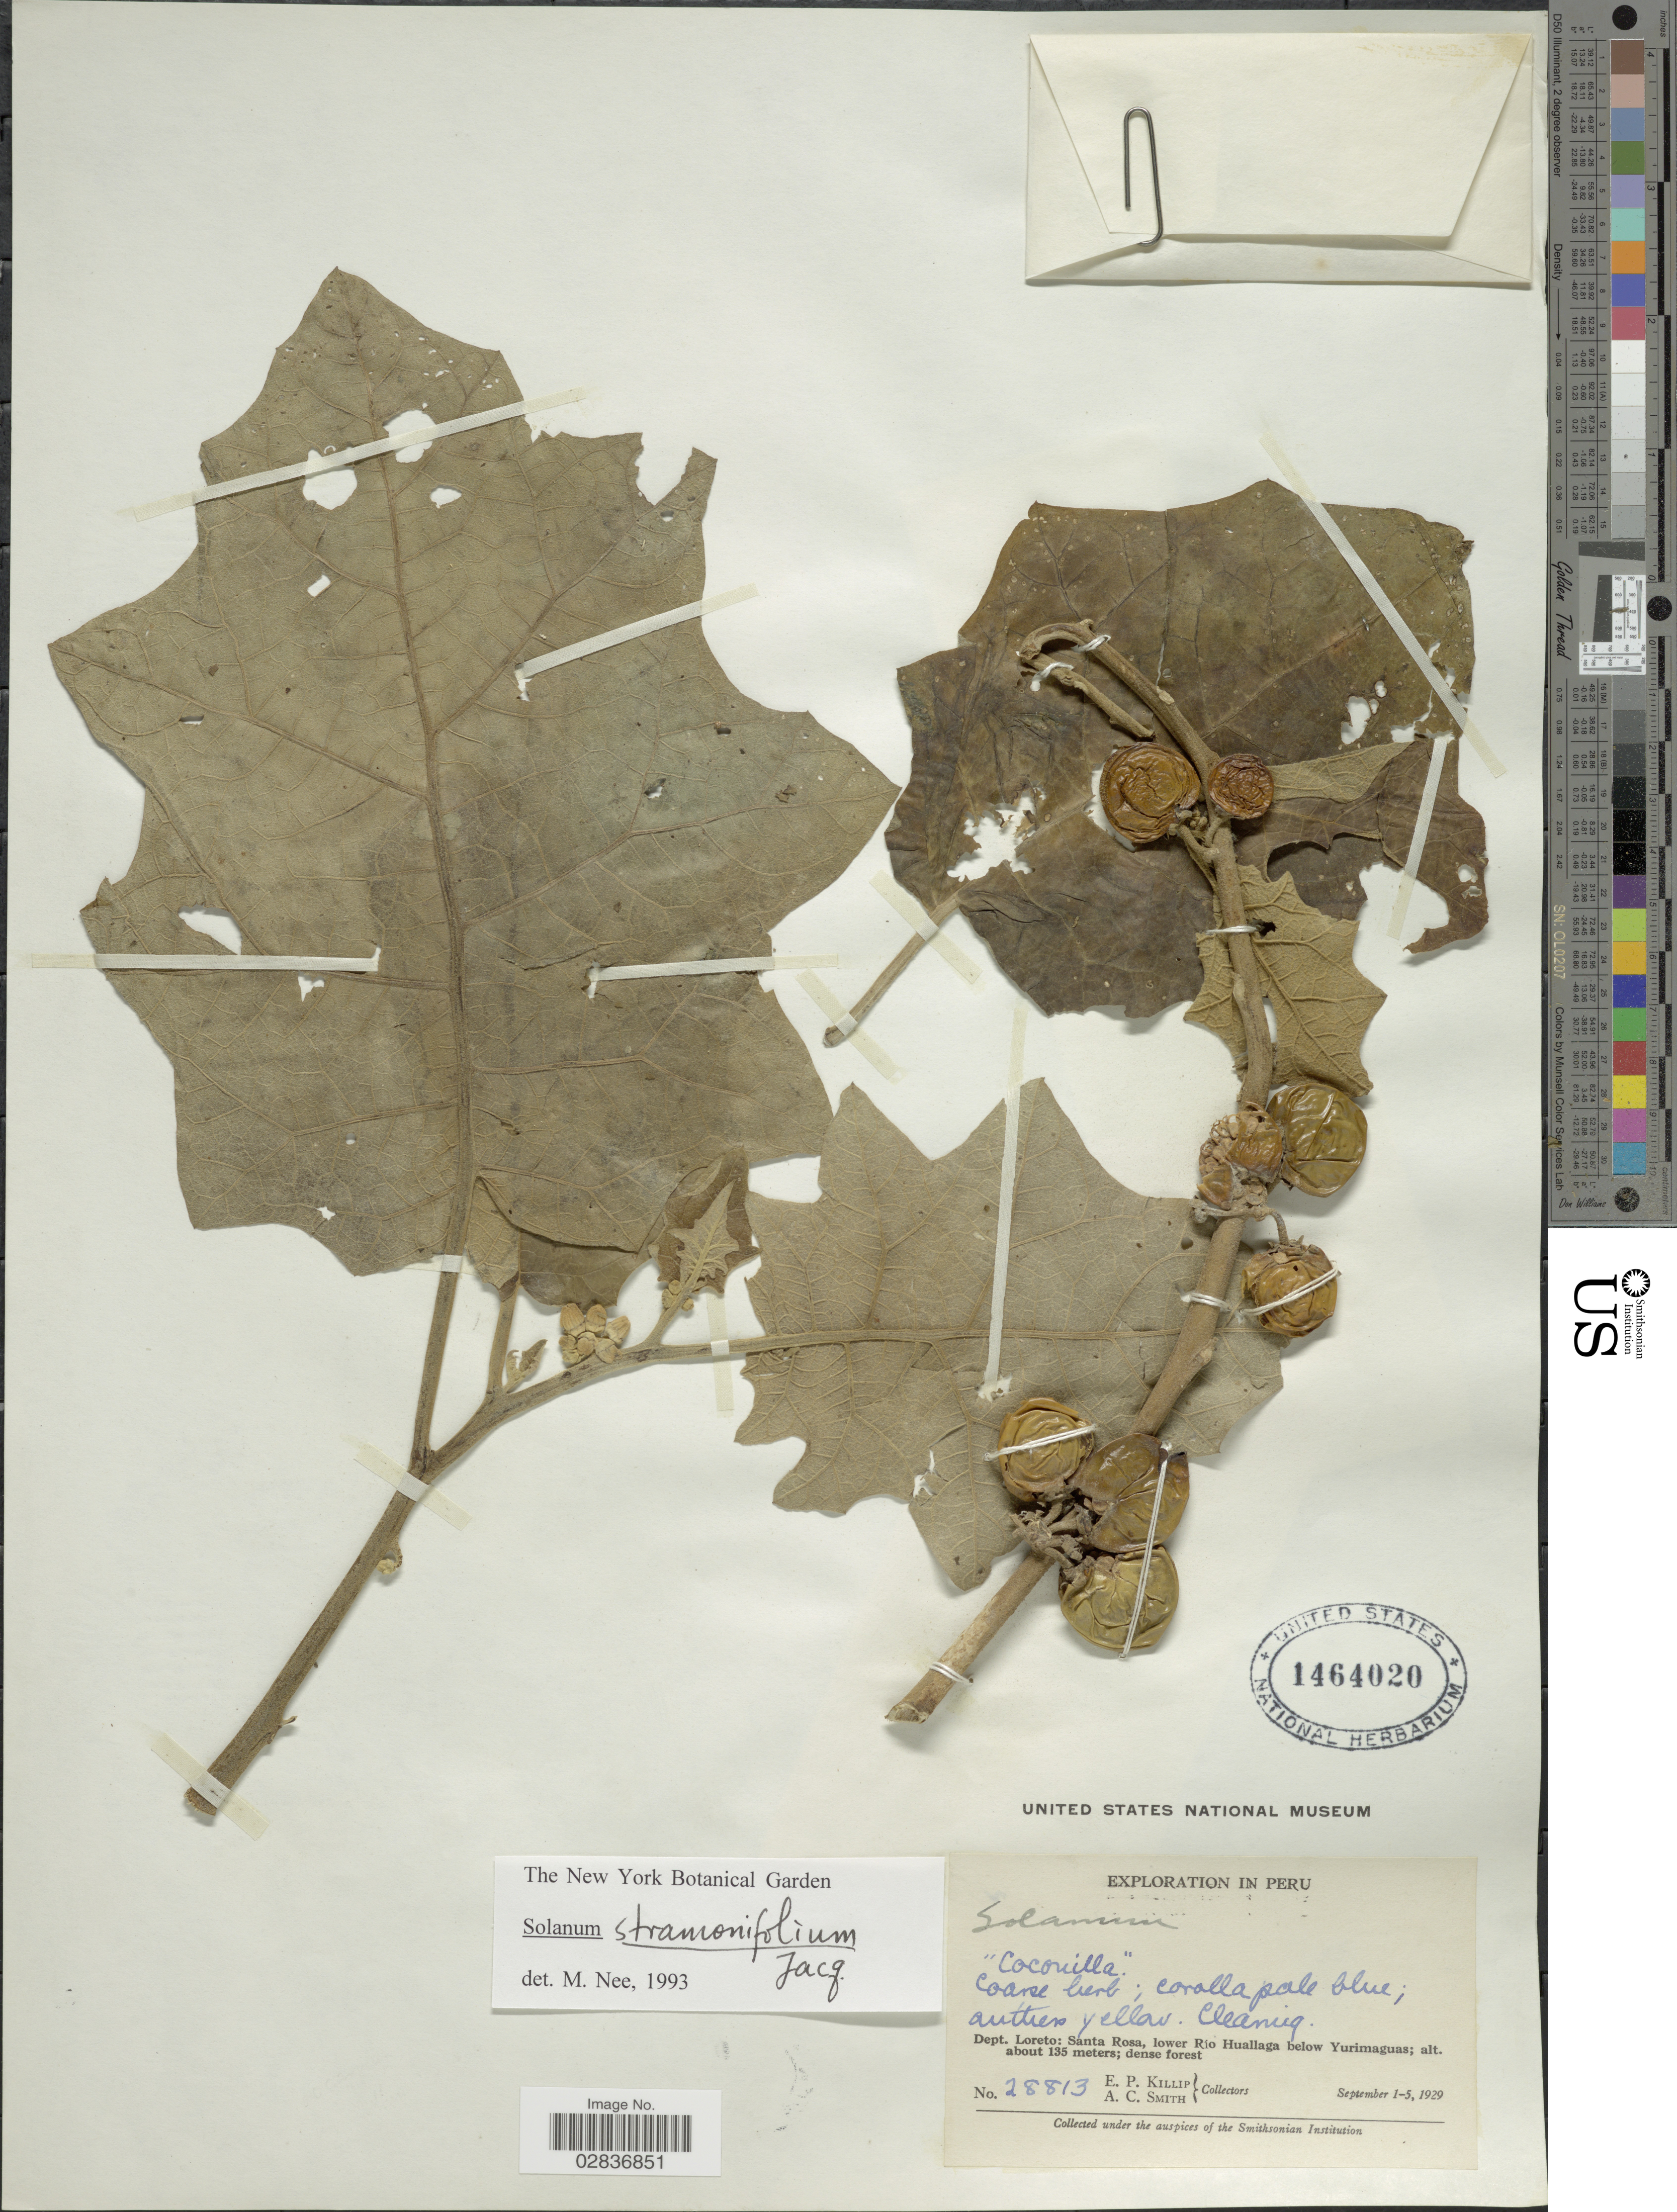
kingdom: Plantae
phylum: Tracheophyta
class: Magnoliopsida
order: Solanales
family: Solanaceae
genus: Solanum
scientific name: Solanum stramoniifolium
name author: Jacq.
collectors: E. P. Killip & A. C. Smith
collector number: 28813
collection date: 1929-09-01/1929-09-05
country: Peru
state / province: Loreto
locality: Dept. Loreto: Santa Rosa, lower Rio Huallaga below Yurimaguas.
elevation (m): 135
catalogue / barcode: US 1464020